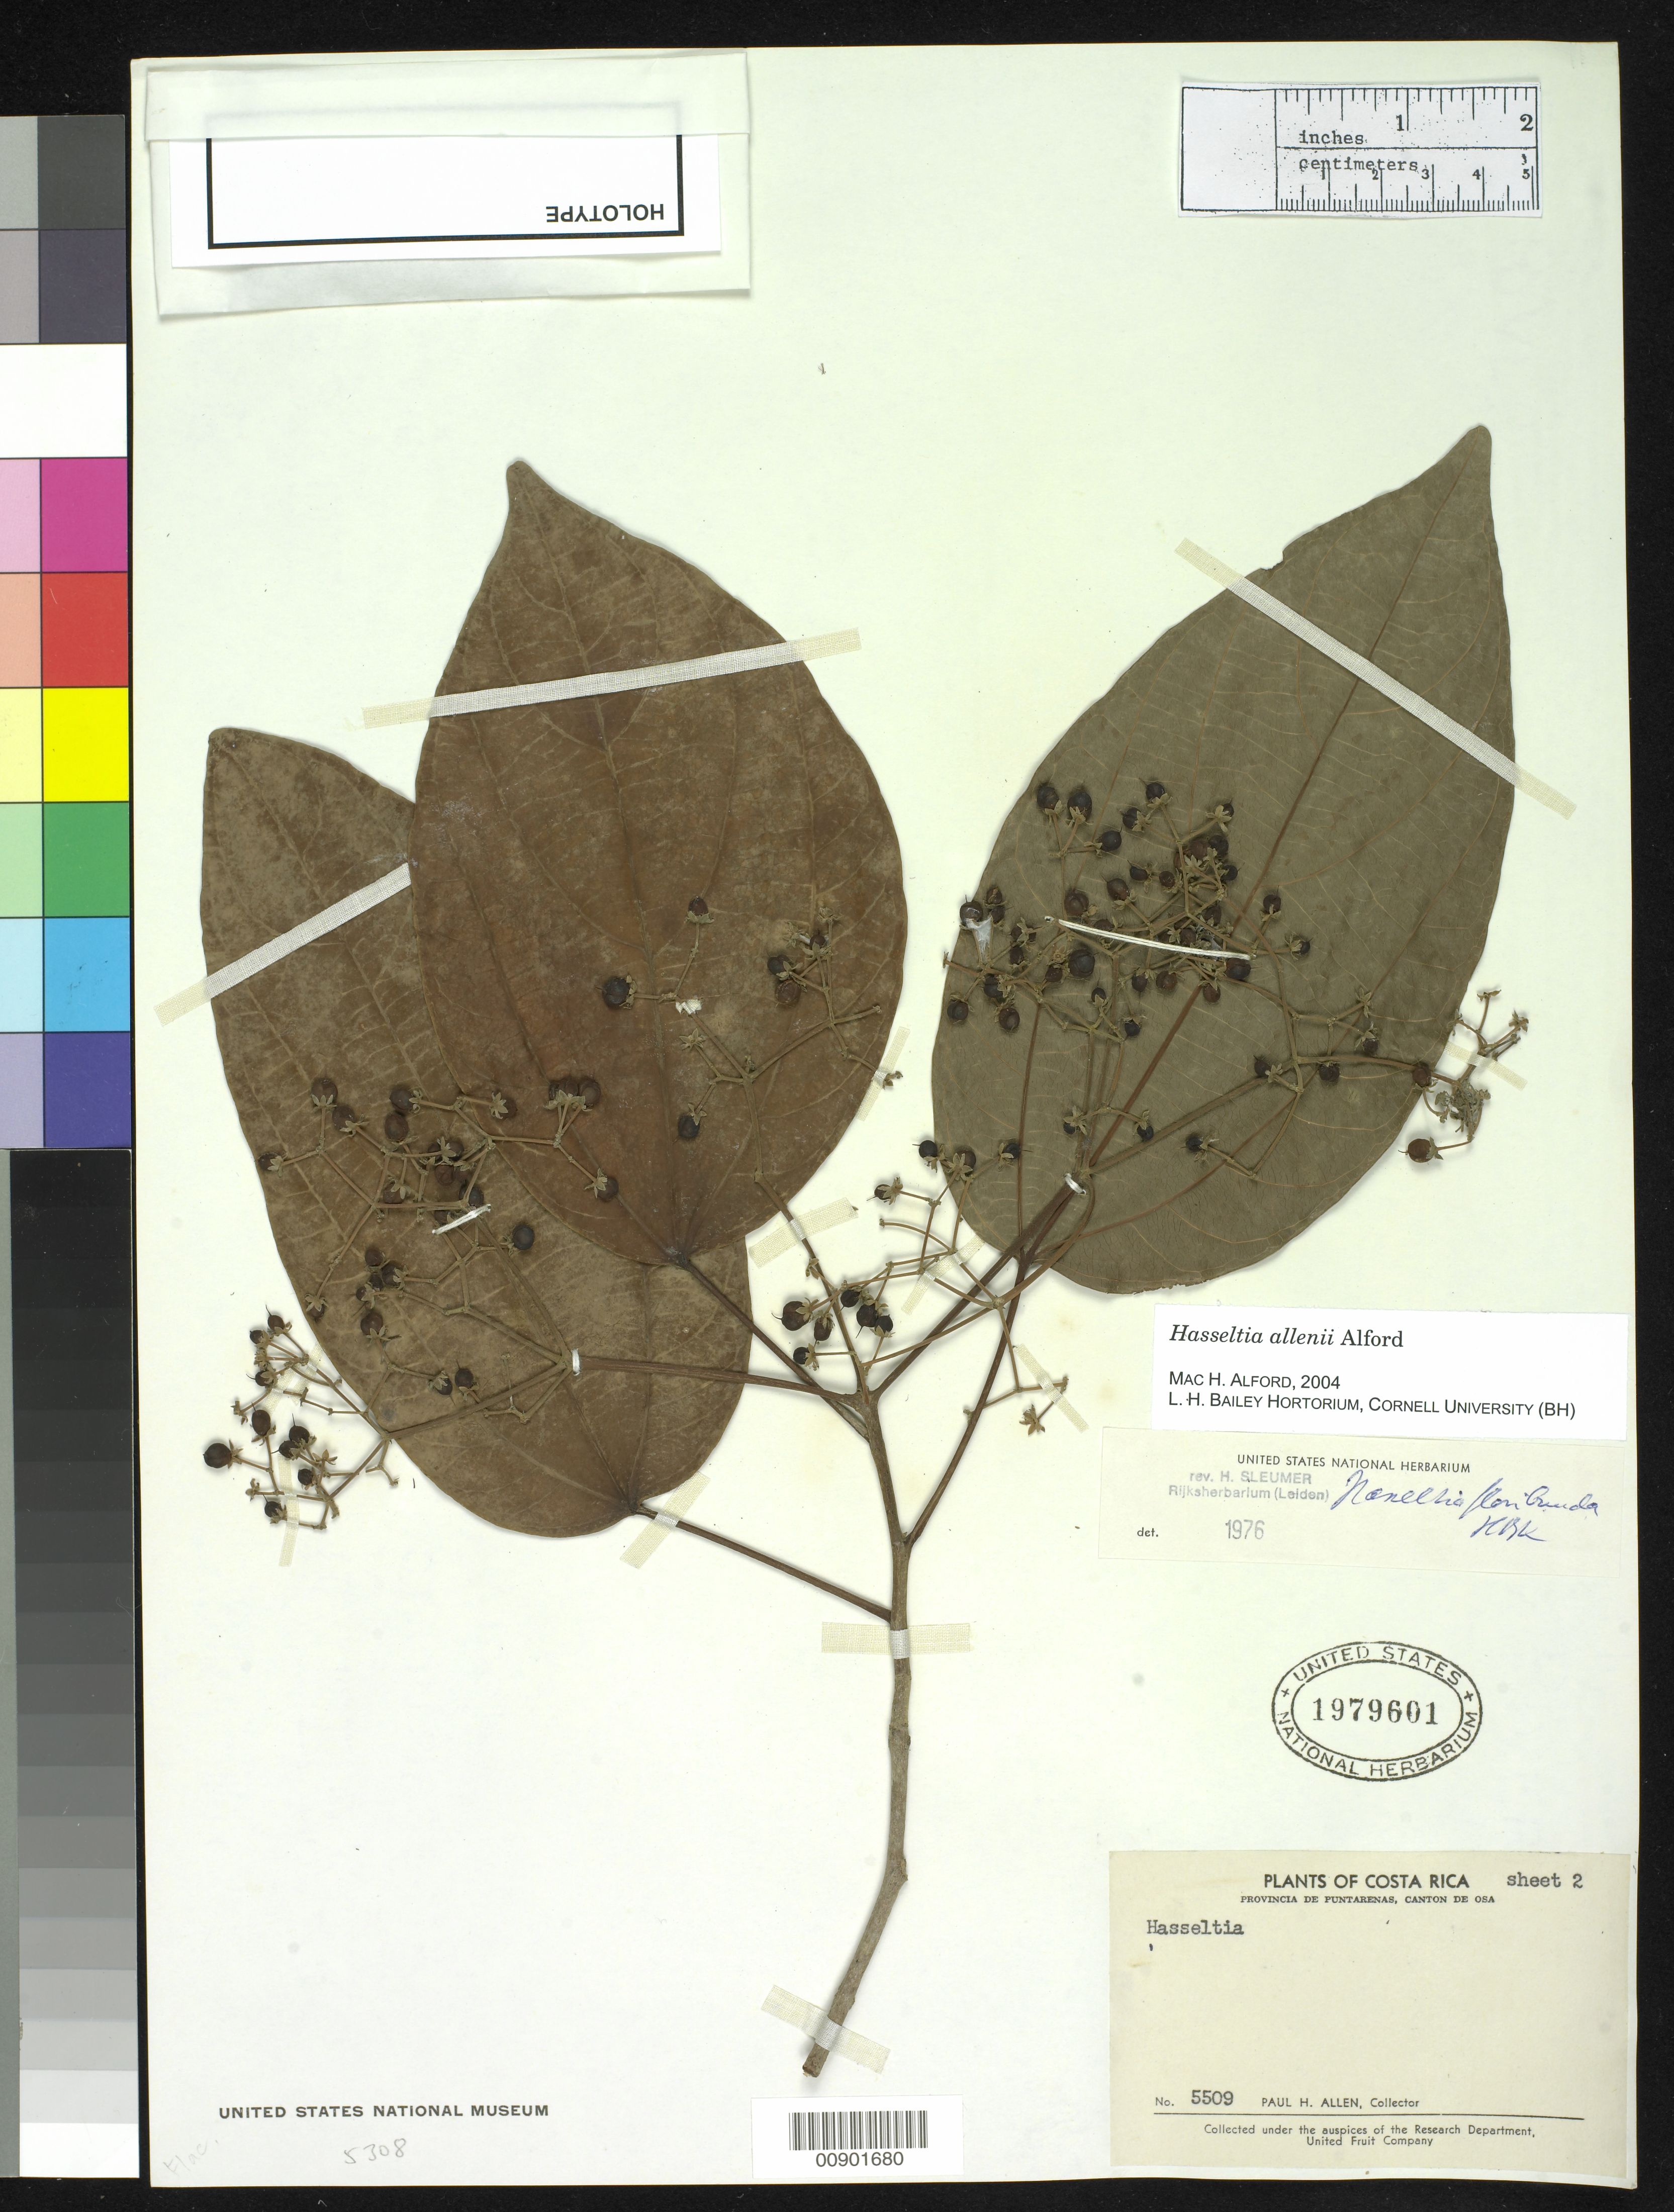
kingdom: Plantae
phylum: Tracheophyta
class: Magnoliopsida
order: Malpighiales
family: Salicaceae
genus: Hasseltia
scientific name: Hasseltia allenii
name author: Hammel & Grayum ex M.H. Alford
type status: Holotype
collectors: P. H. Allen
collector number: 5509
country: Costa Rica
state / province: Puntarenas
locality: Provincia de Puntarenas, canton de Osa.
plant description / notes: Holotype mounted on 2 sheets.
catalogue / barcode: US 1979601